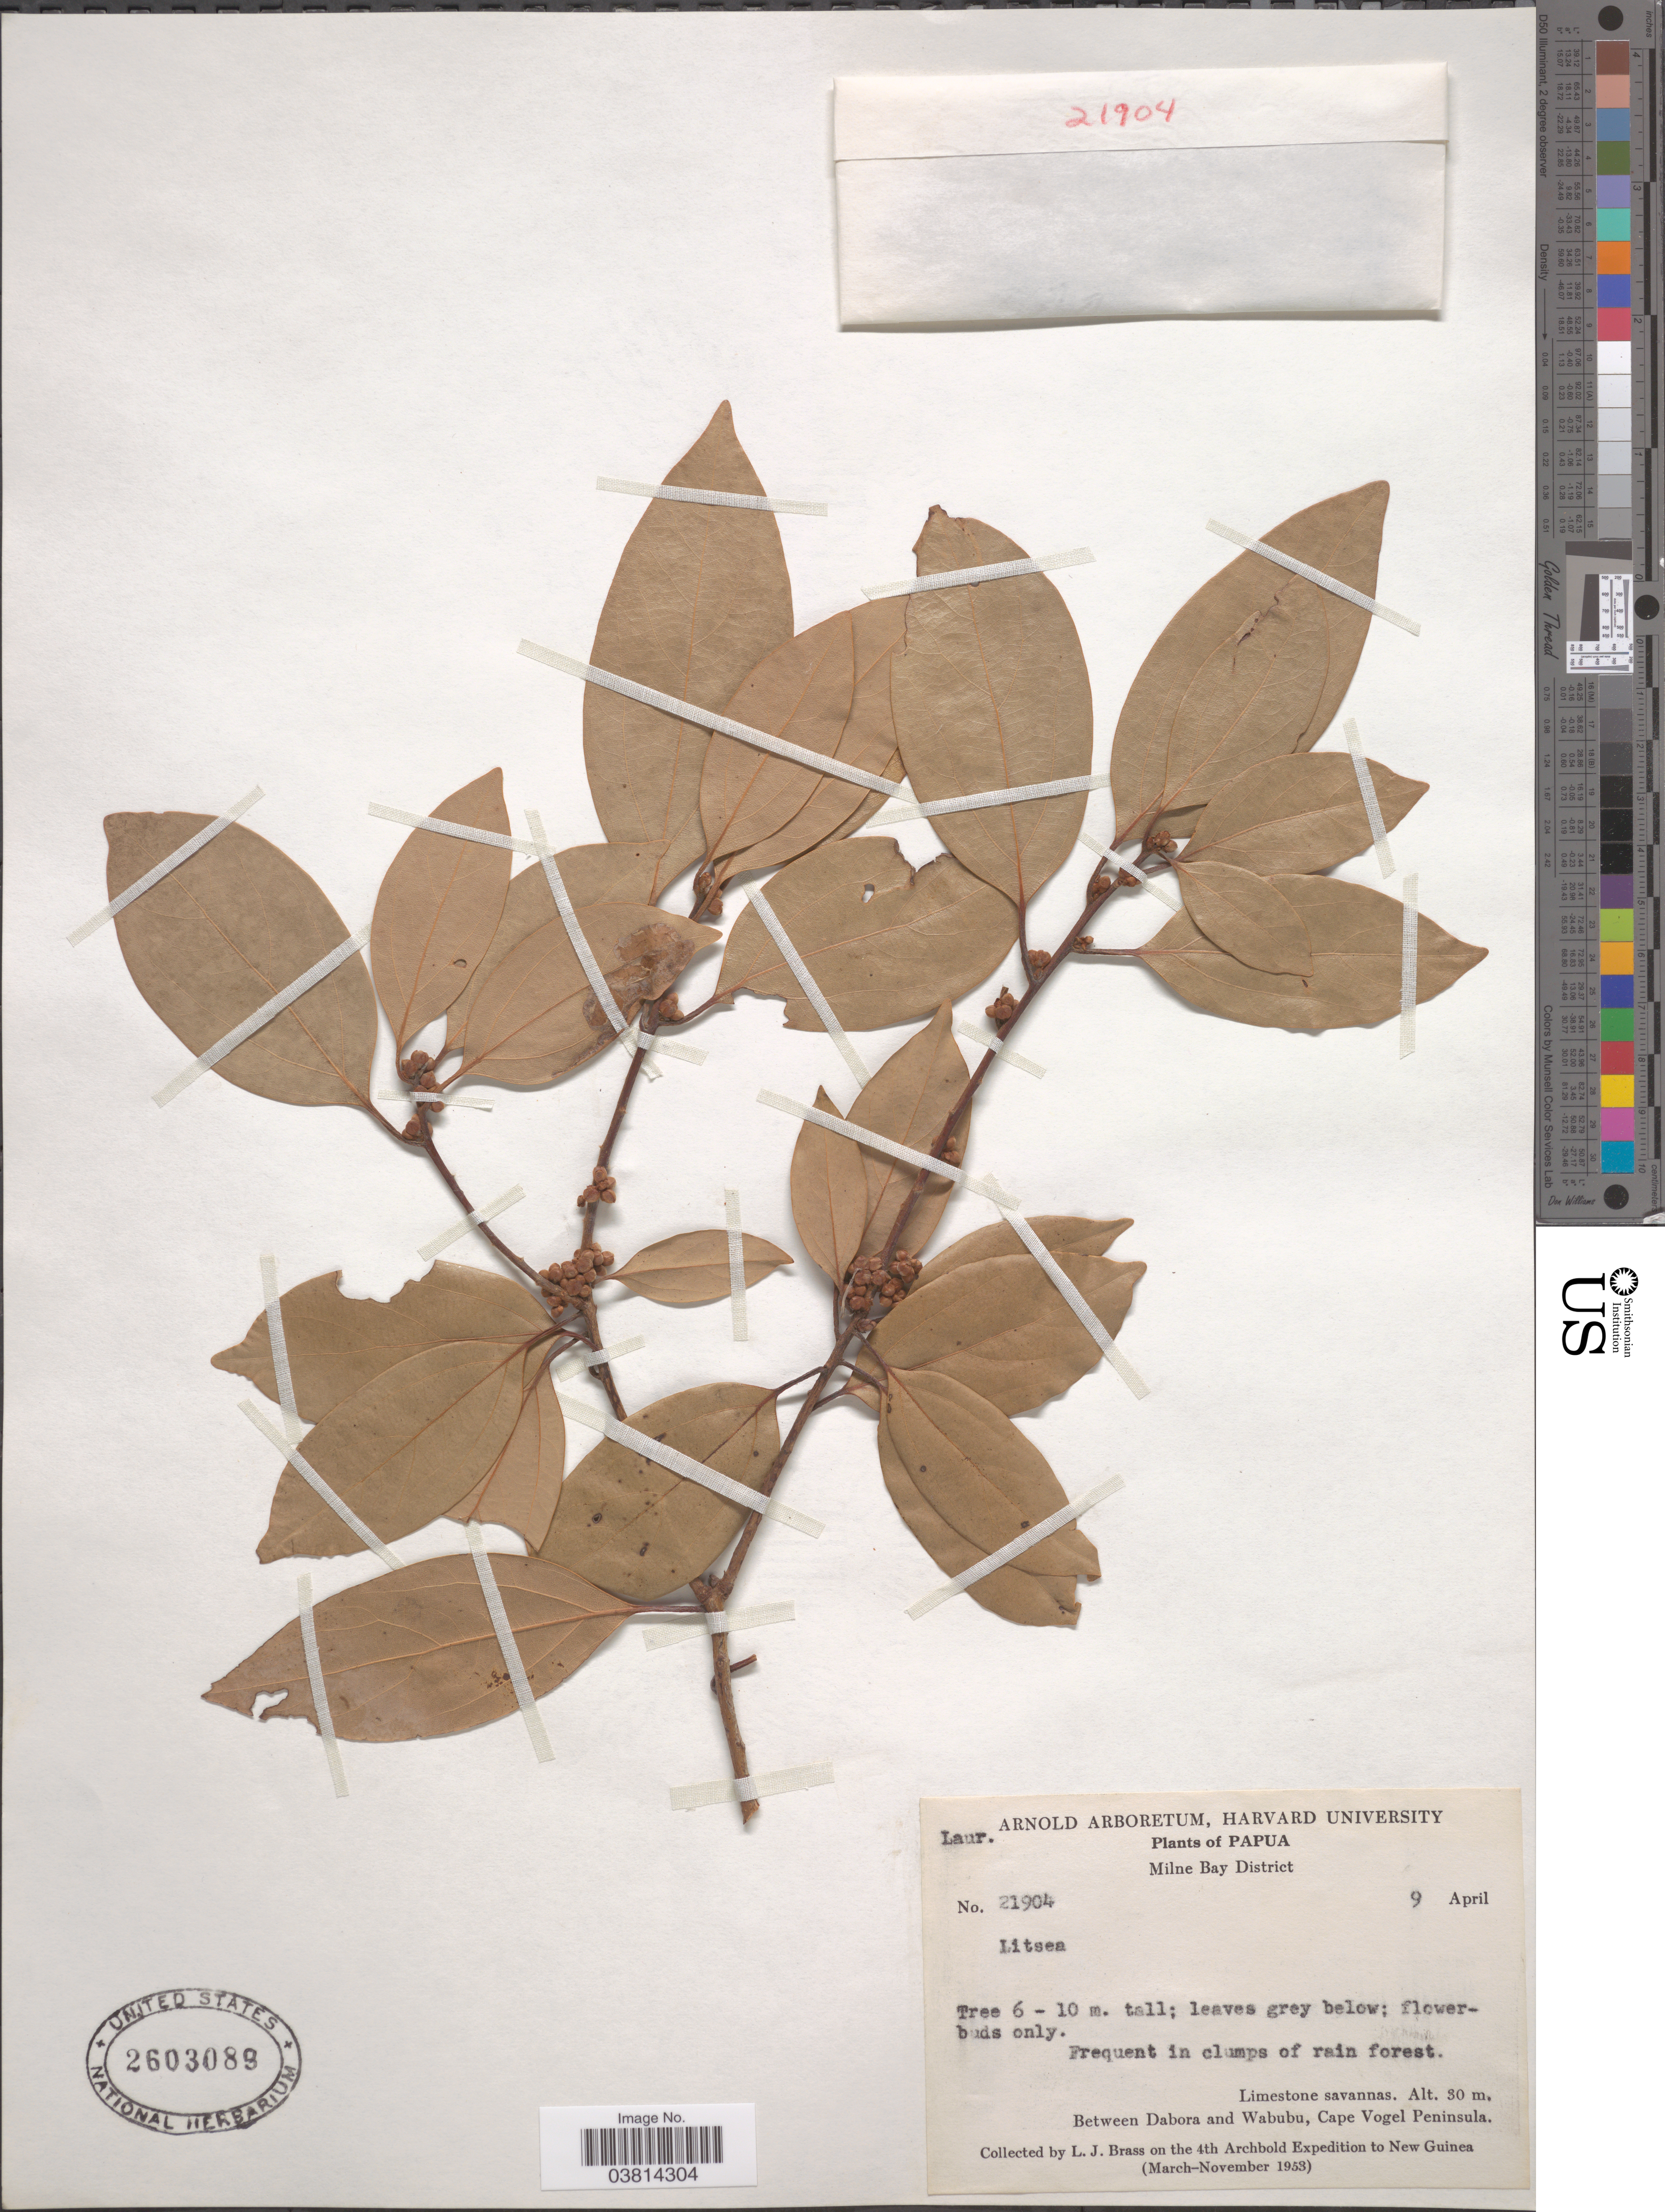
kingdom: Plantae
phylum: Tracheophyta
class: Magnoliopsida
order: Laurales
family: Lauraceae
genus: Litsea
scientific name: Litsea sp.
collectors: L. J. Brass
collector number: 21904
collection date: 1953-04-09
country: Papua New Guinea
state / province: Milne Bay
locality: Milne Bay District. Between Dabora and Wabubu, Cape Vogel Peninsula. New Guinea.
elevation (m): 30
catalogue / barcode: US 2603089